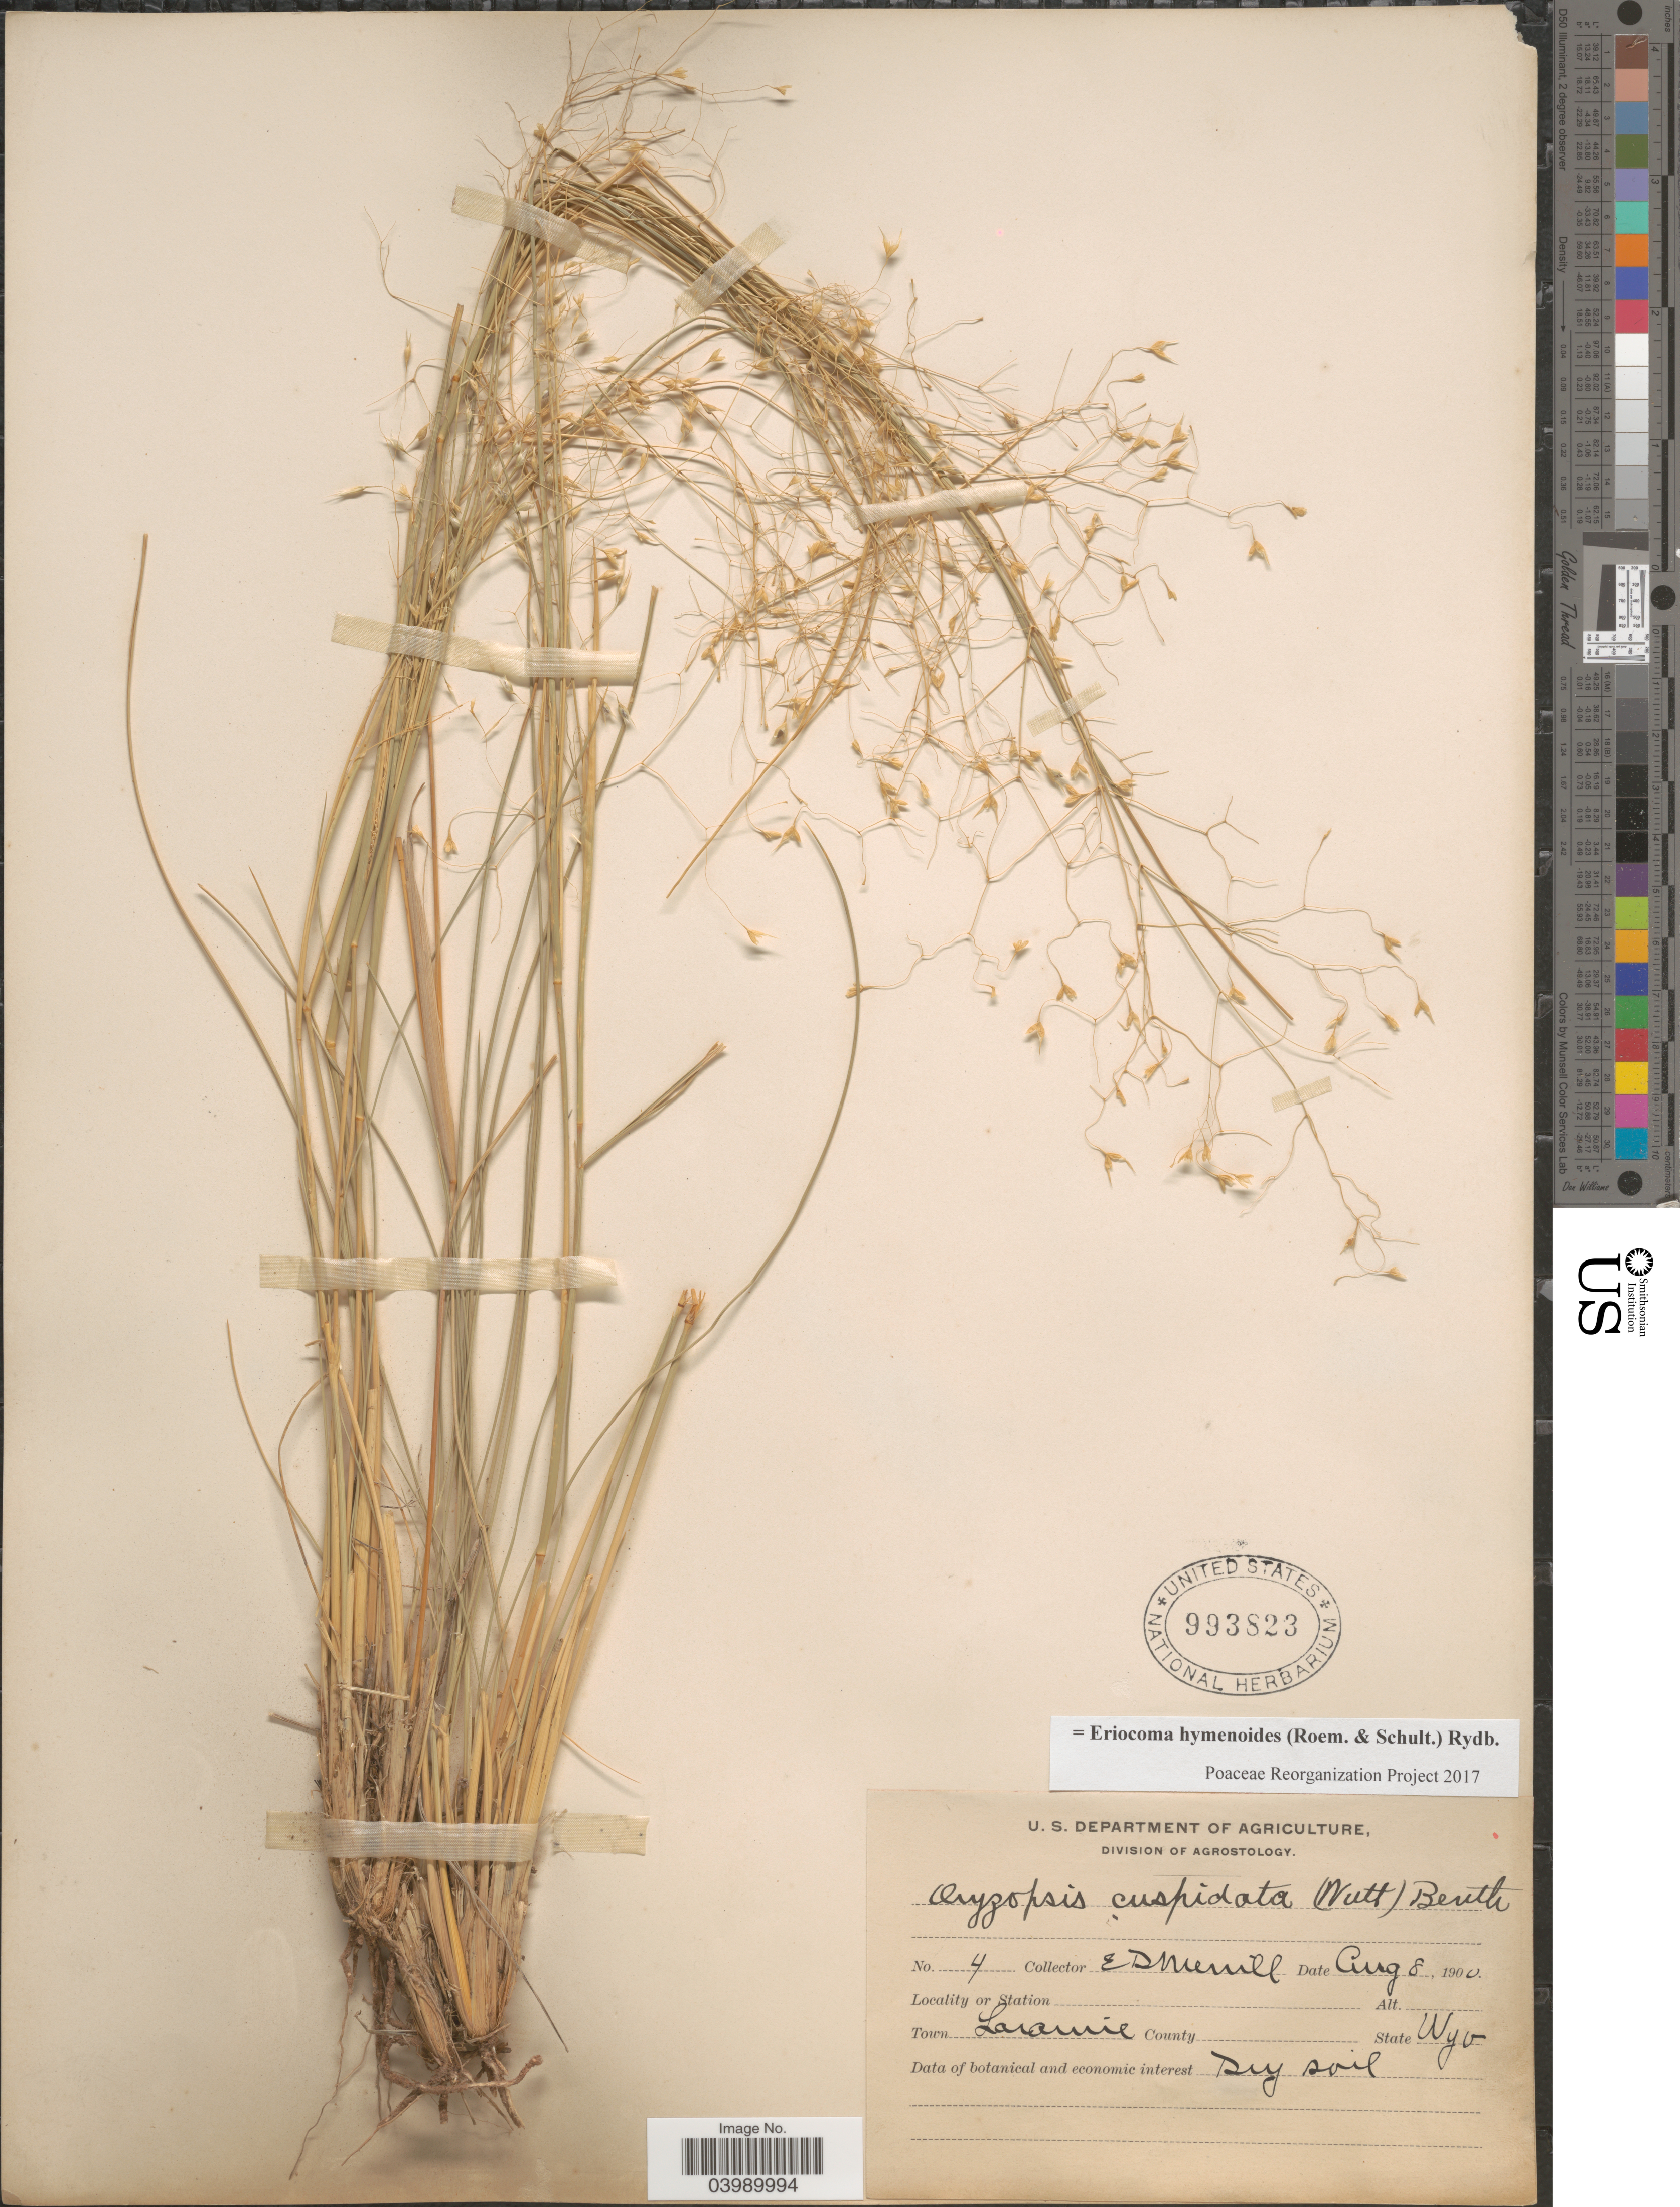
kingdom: Plantae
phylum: Tracheophyta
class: Liliopsida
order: Poales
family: Poaceae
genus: Eriocoma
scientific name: Eriocoma hymenoides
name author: (Roem. & Schult.) Rydb.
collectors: E. D. Merrill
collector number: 4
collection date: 1900-08-08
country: United States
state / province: Wyoming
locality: Town Laramie.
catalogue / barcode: US 993823